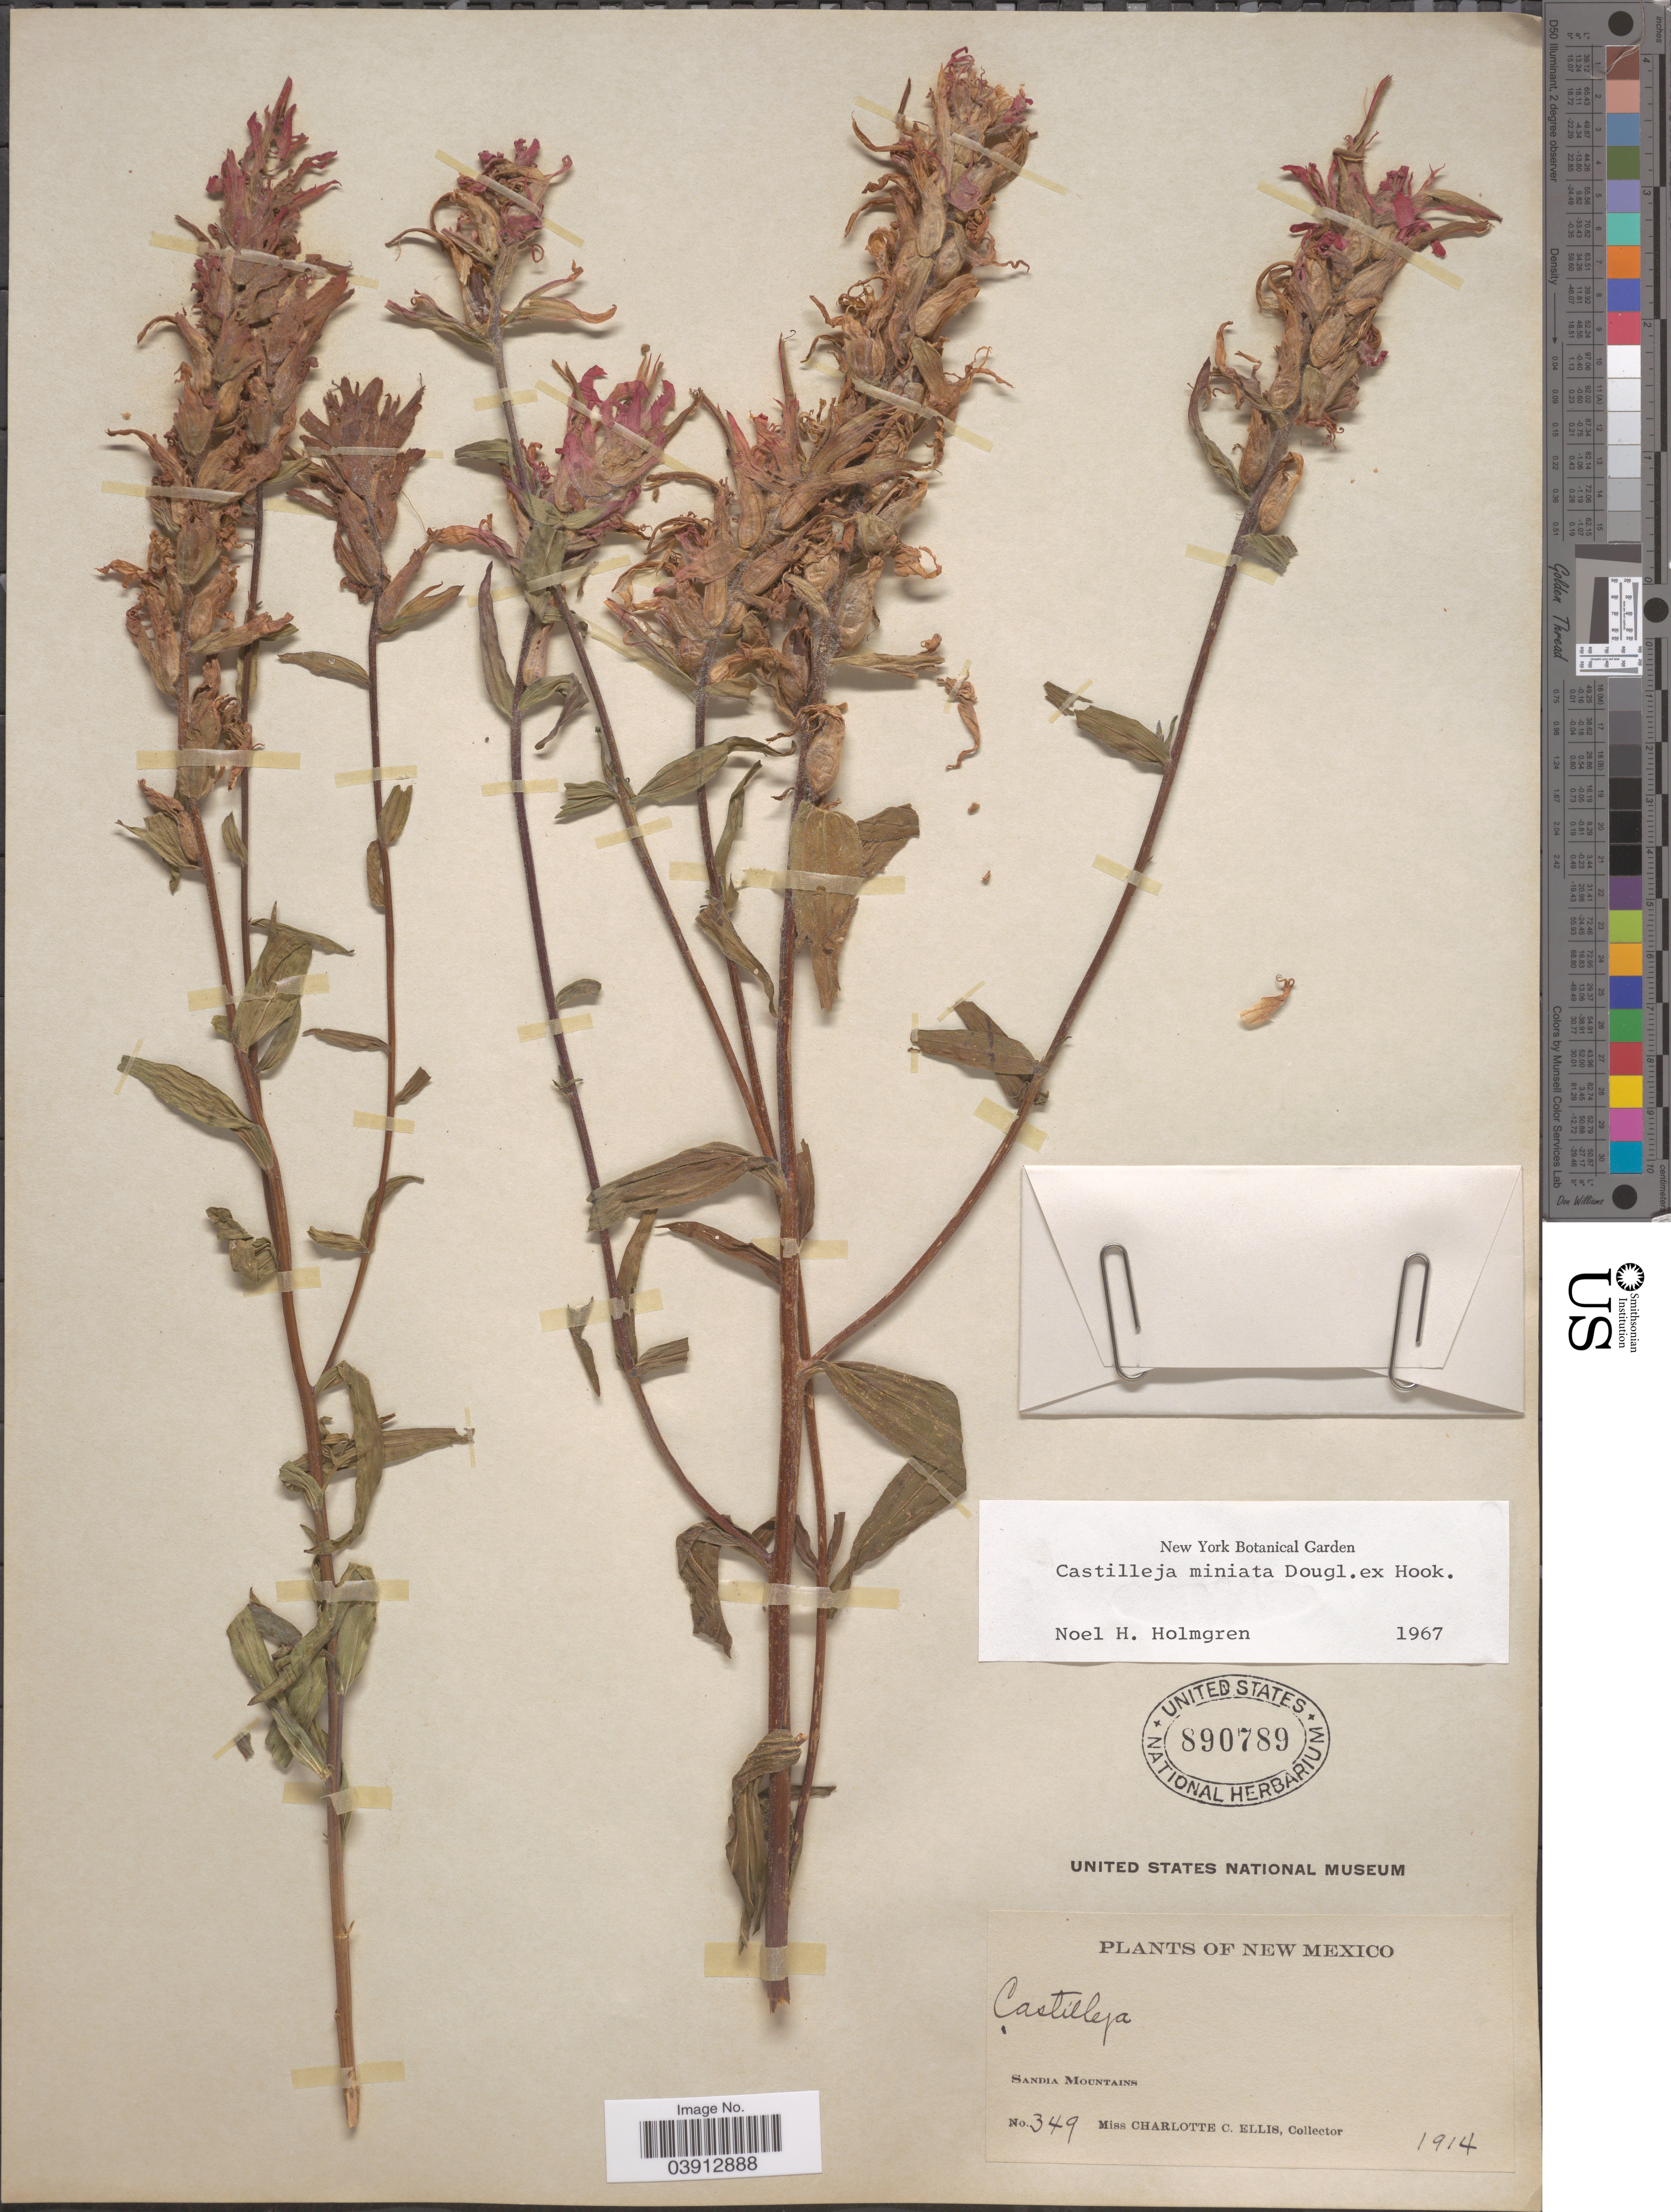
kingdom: Plantae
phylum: Tracheophyta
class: Magnoliopsida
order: Lamiales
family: Orobanchaceae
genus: Castilleja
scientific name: Castilleja miniata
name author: Douglas ex Hook.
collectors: C. C. Ellis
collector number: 349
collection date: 1914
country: United States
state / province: New Mexico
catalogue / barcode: US 890789